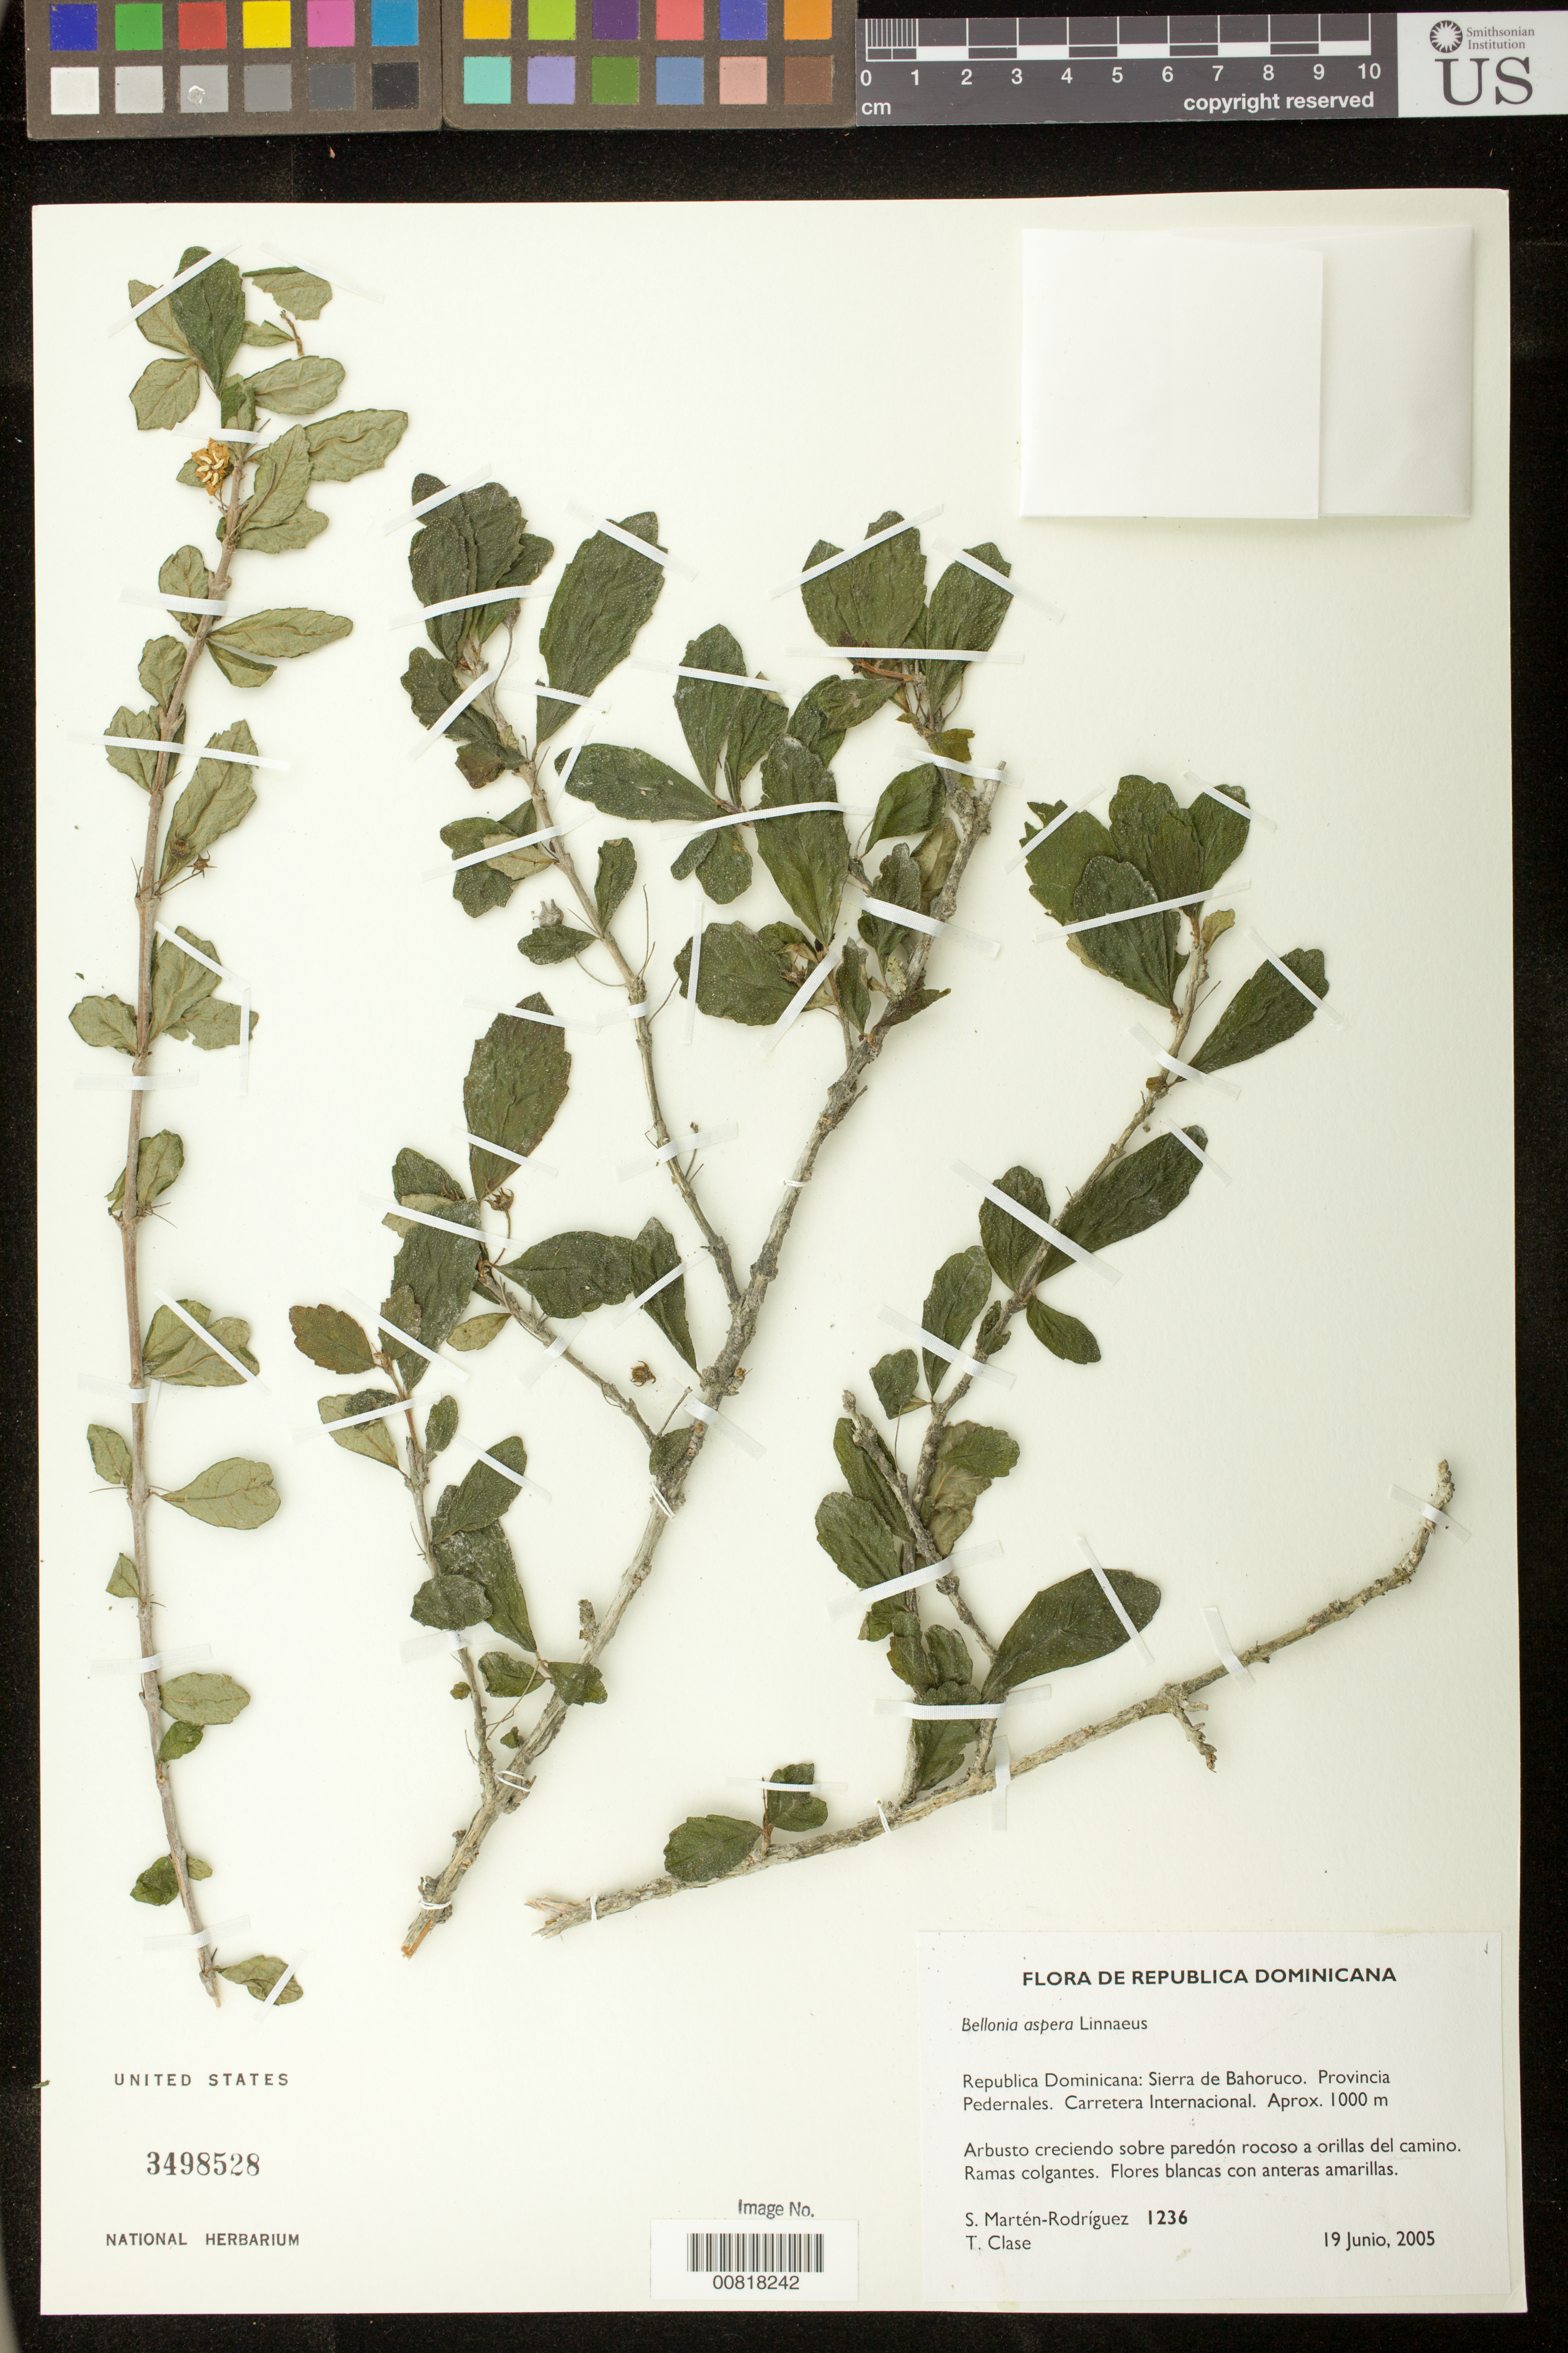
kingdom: Plantae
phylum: Tracheophyta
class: Magnoliopsida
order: Lamiales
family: Gesneriaceae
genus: Bellonia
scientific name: Bellonia aspera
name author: L.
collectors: S. Martén-Rodríguez & T. Clase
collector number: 1236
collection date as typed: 19 Jun 2005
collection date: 2005-06-19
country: Dominican Republic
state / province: Pedernales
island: Hispaniola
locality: Republica Dominicana: Sierra de Bahoruco. Provincia Pedernales. Carretera Internacional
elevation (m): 1000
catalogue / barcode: US 3498528